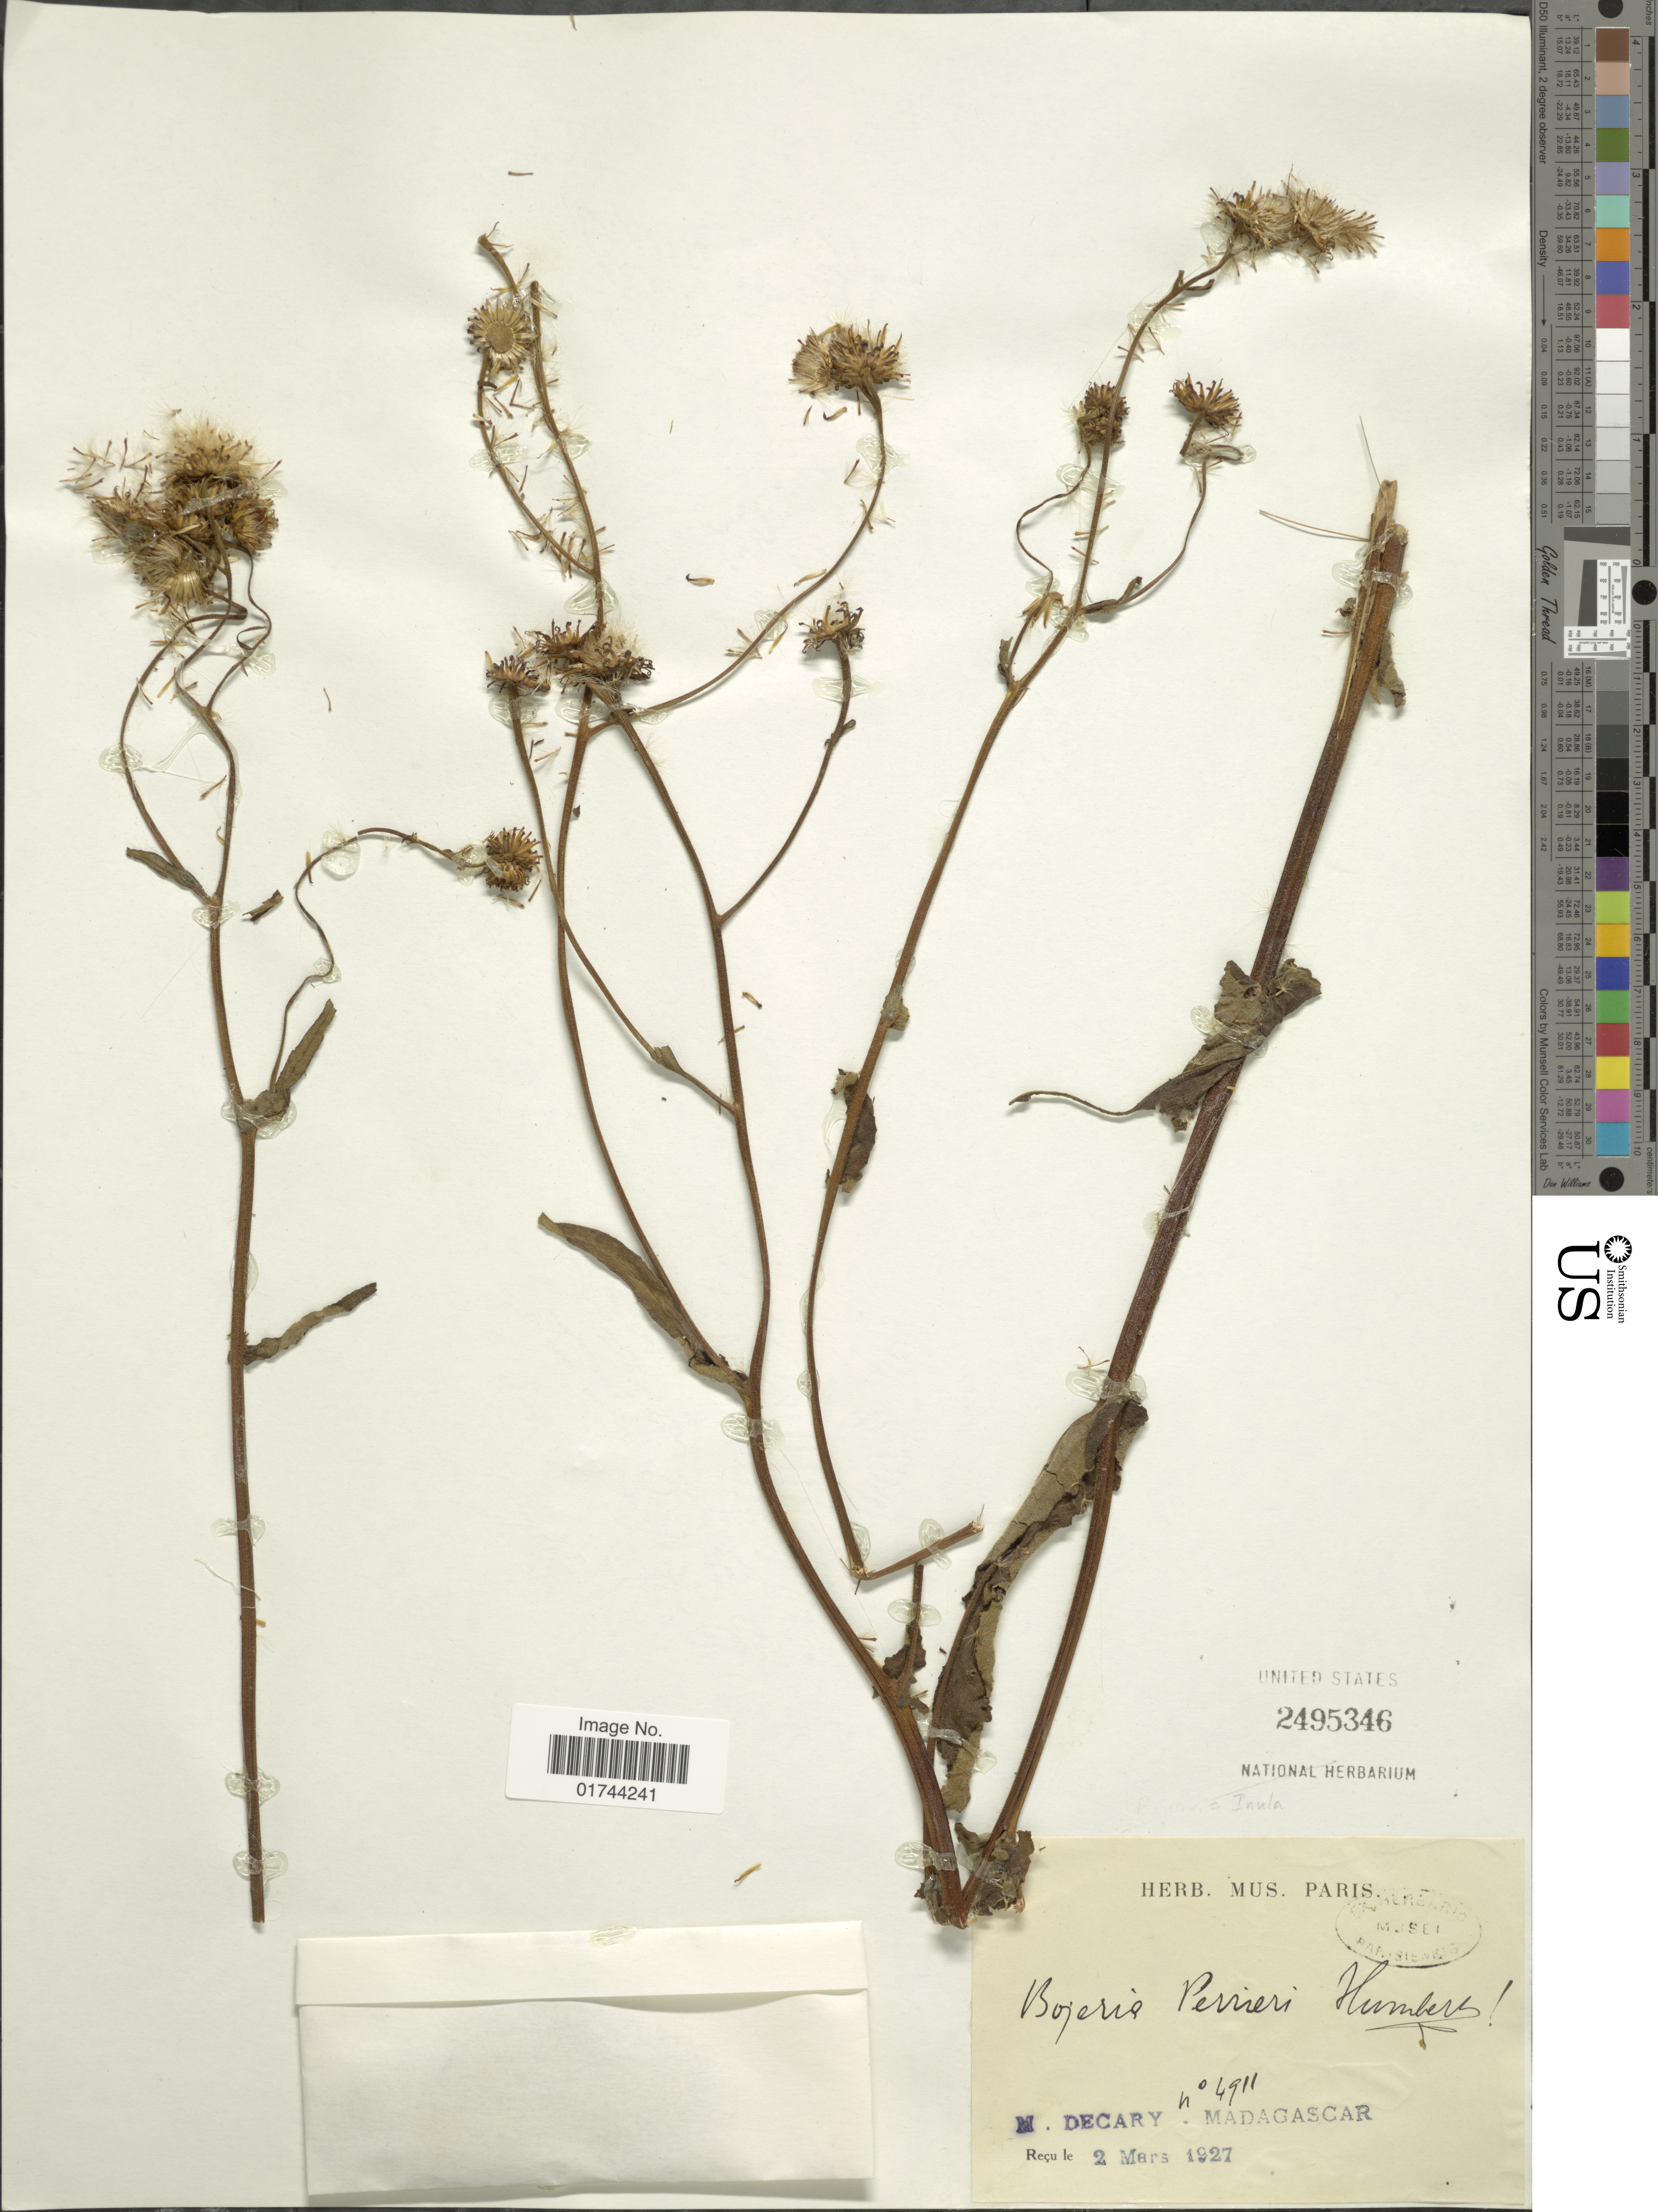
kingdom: Plantae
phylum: Tracheophyta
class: Magnoliopsida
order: Asterales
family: Asteraceae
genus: Inula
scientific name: Inula perrieri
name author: (Humbert) Mattf.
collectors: R. Decary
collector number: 4911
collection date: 1927-03-02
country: Madagascar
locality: Madagascar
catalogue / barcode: US 2495346